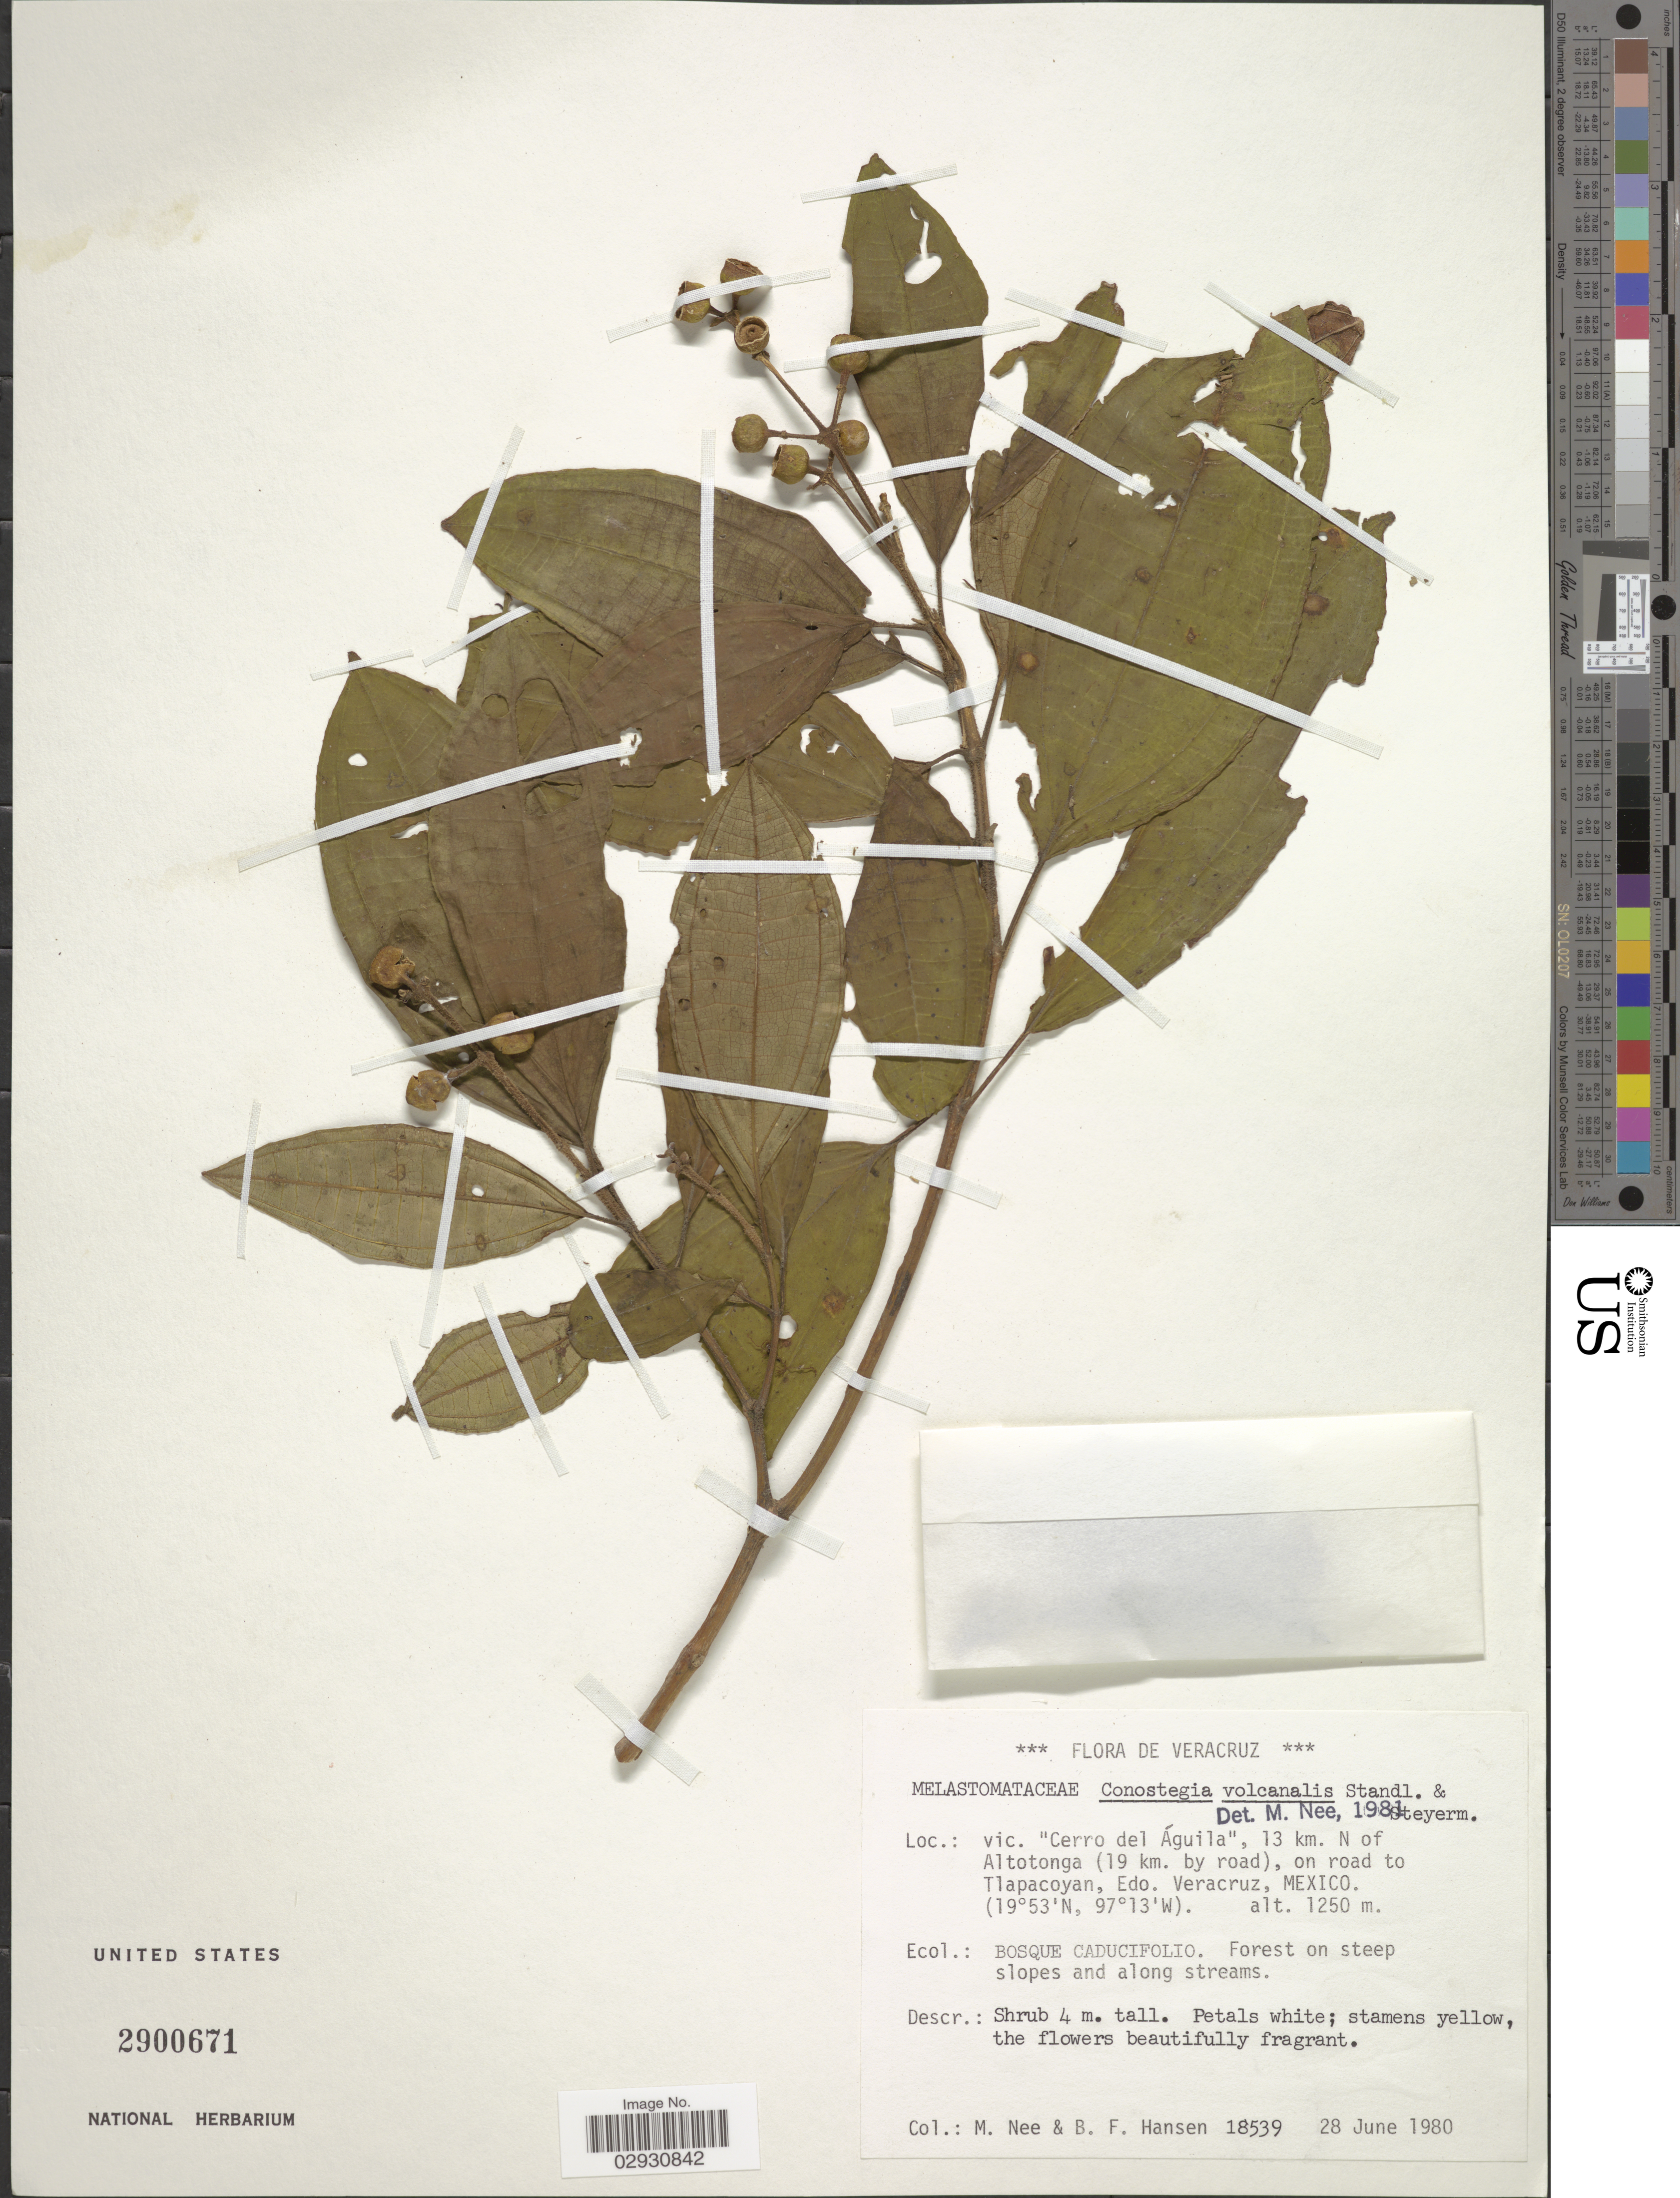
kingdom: Plantae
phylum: Tracheophyta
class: Magnoliopsida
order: Myrtales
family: Melastomataceae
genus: Conostegia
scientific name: Conostegia volcanalis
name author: Standl. & Steyerm.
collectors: M. Nee & B. Hansen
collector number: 18539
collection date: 1980-06-28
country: Mexico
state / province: Veracruz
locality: Vic. "Cerro del Águila", 13 km. N of Altotonga (19 km. by road), on road to Tlapacoyan, Edo. Veracruz.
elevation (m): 1250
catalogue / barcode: US 2900671